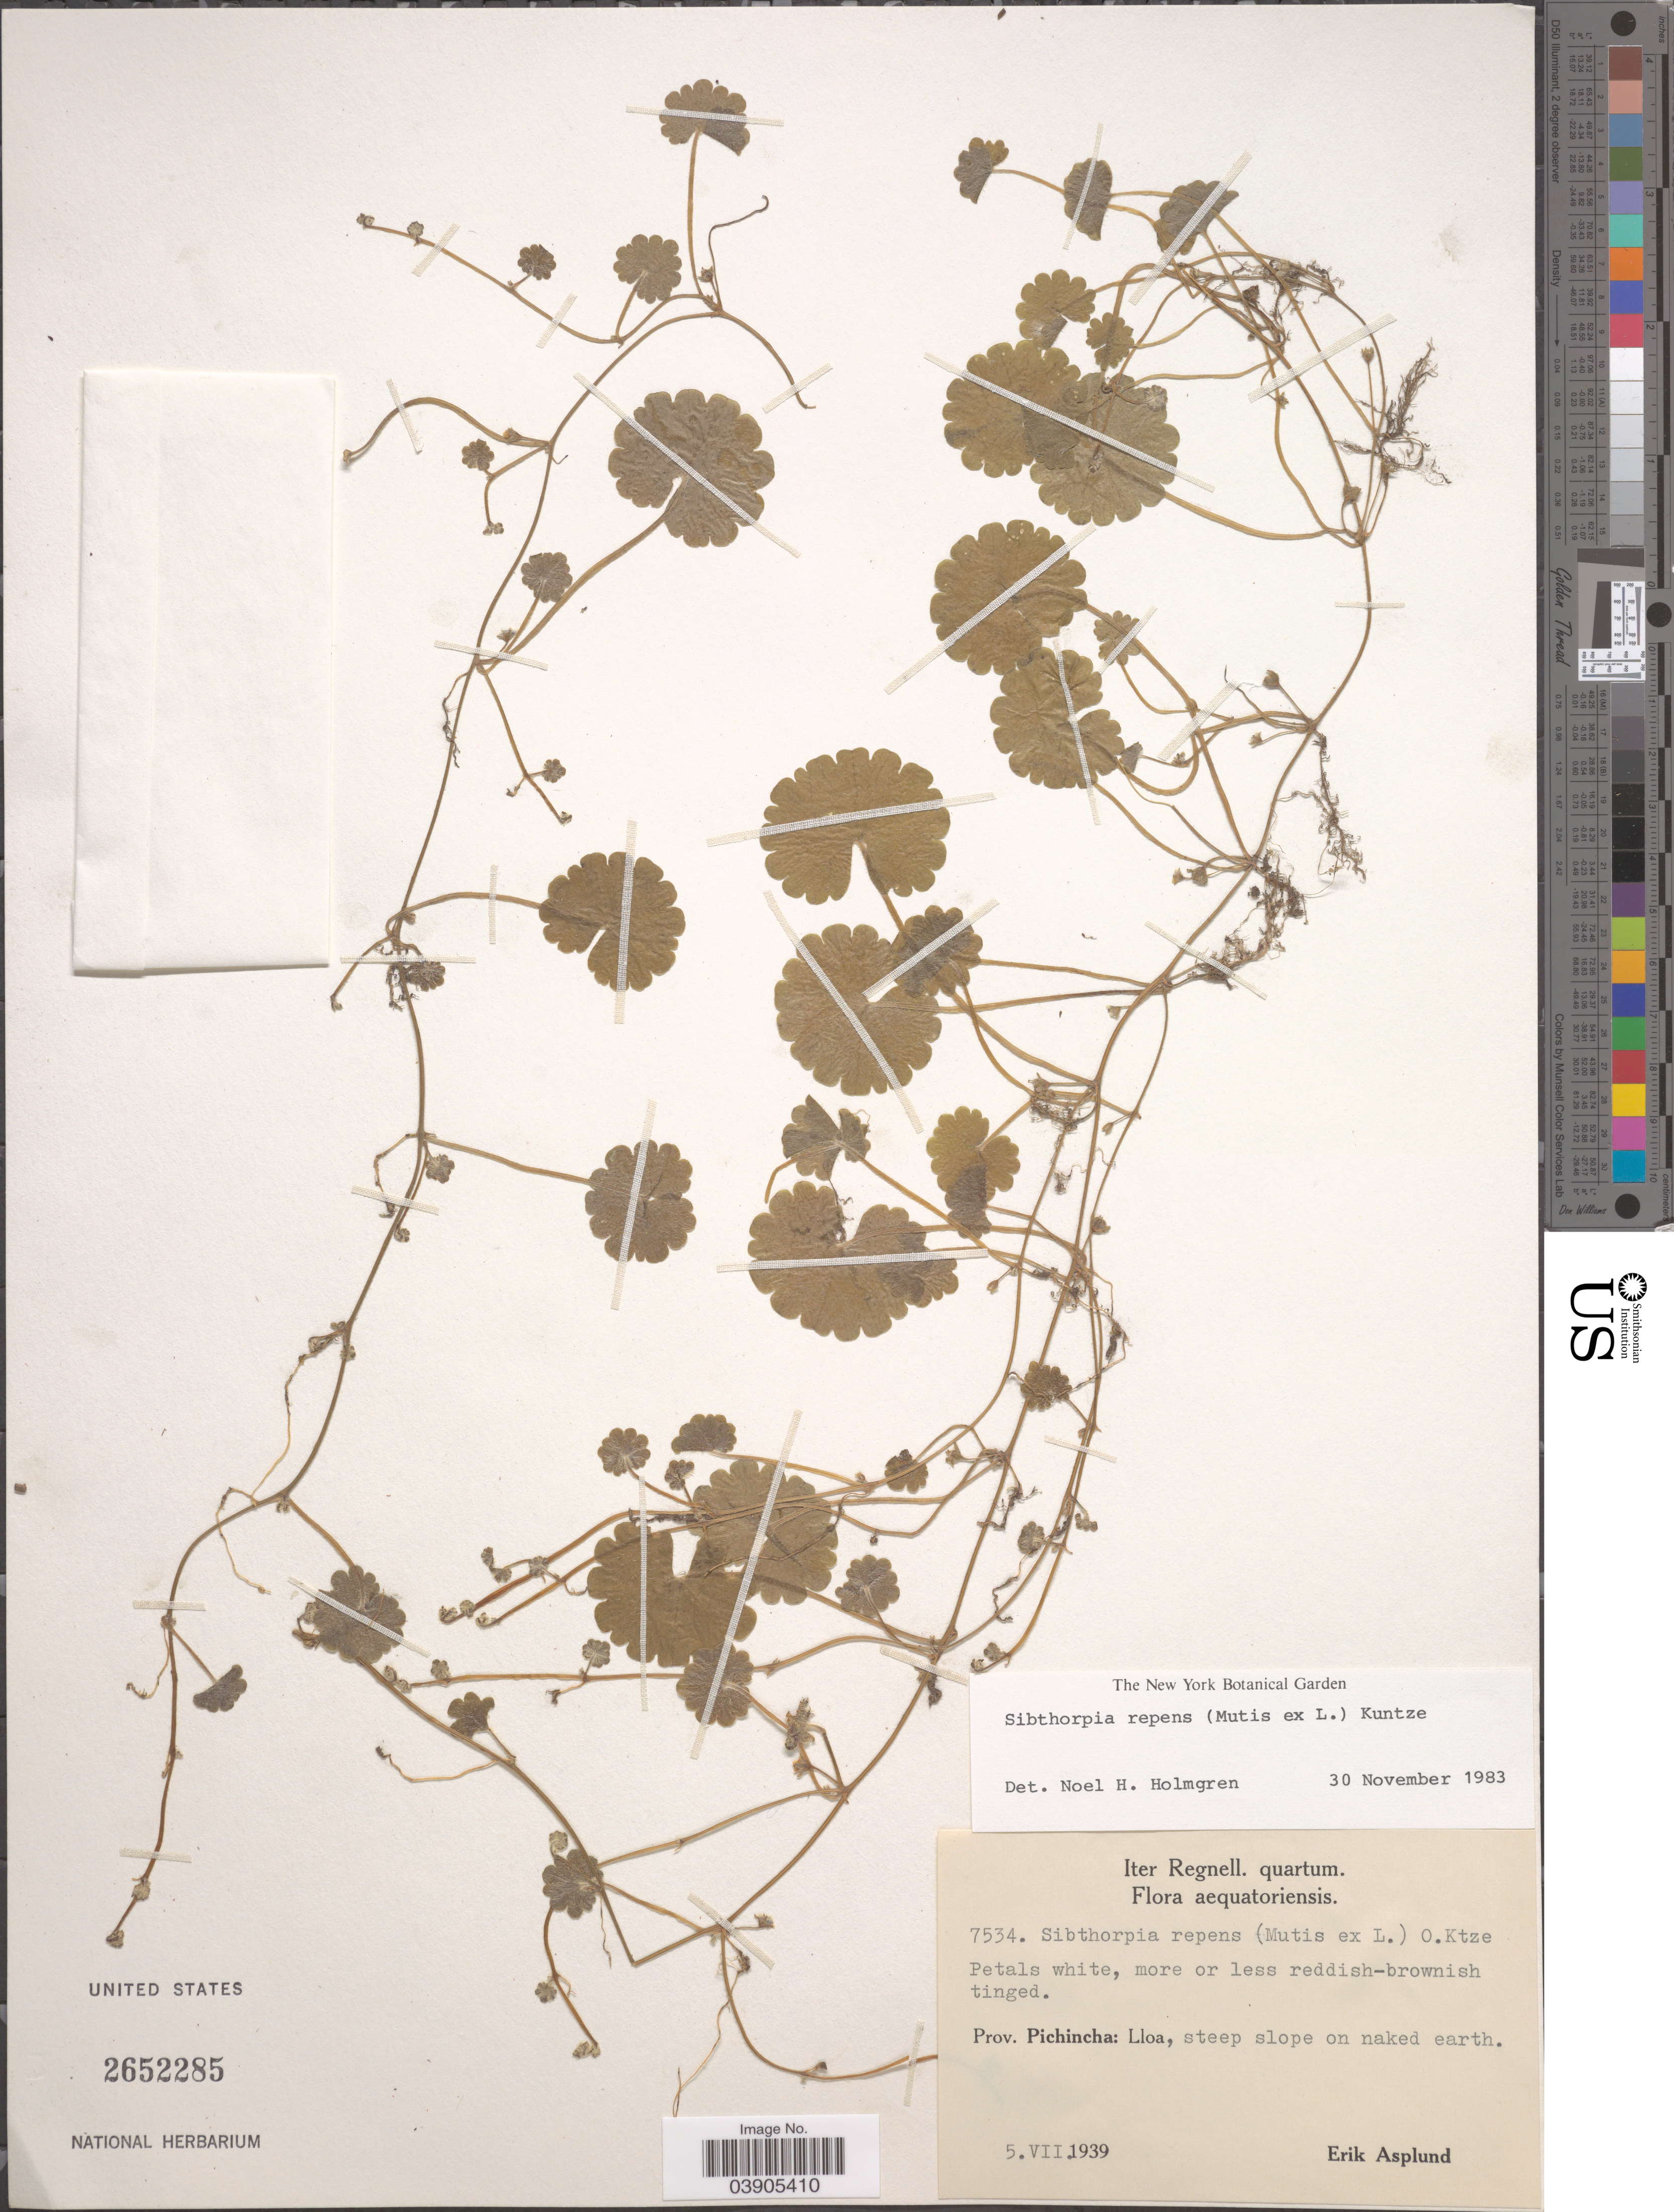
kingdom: Plantae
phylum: Tracheophyta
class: Magnoliopsida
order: Lamiales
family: Plantaginaceae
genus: Sibthorpia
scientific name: Sibthorpia repens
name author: (L.) Kuntze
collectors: E. Asplund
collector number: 7534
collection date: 1939-07-05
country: Ecuador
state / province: Pichincha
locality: Lloa, steep slope on naked earth.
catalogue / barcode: US 2652285